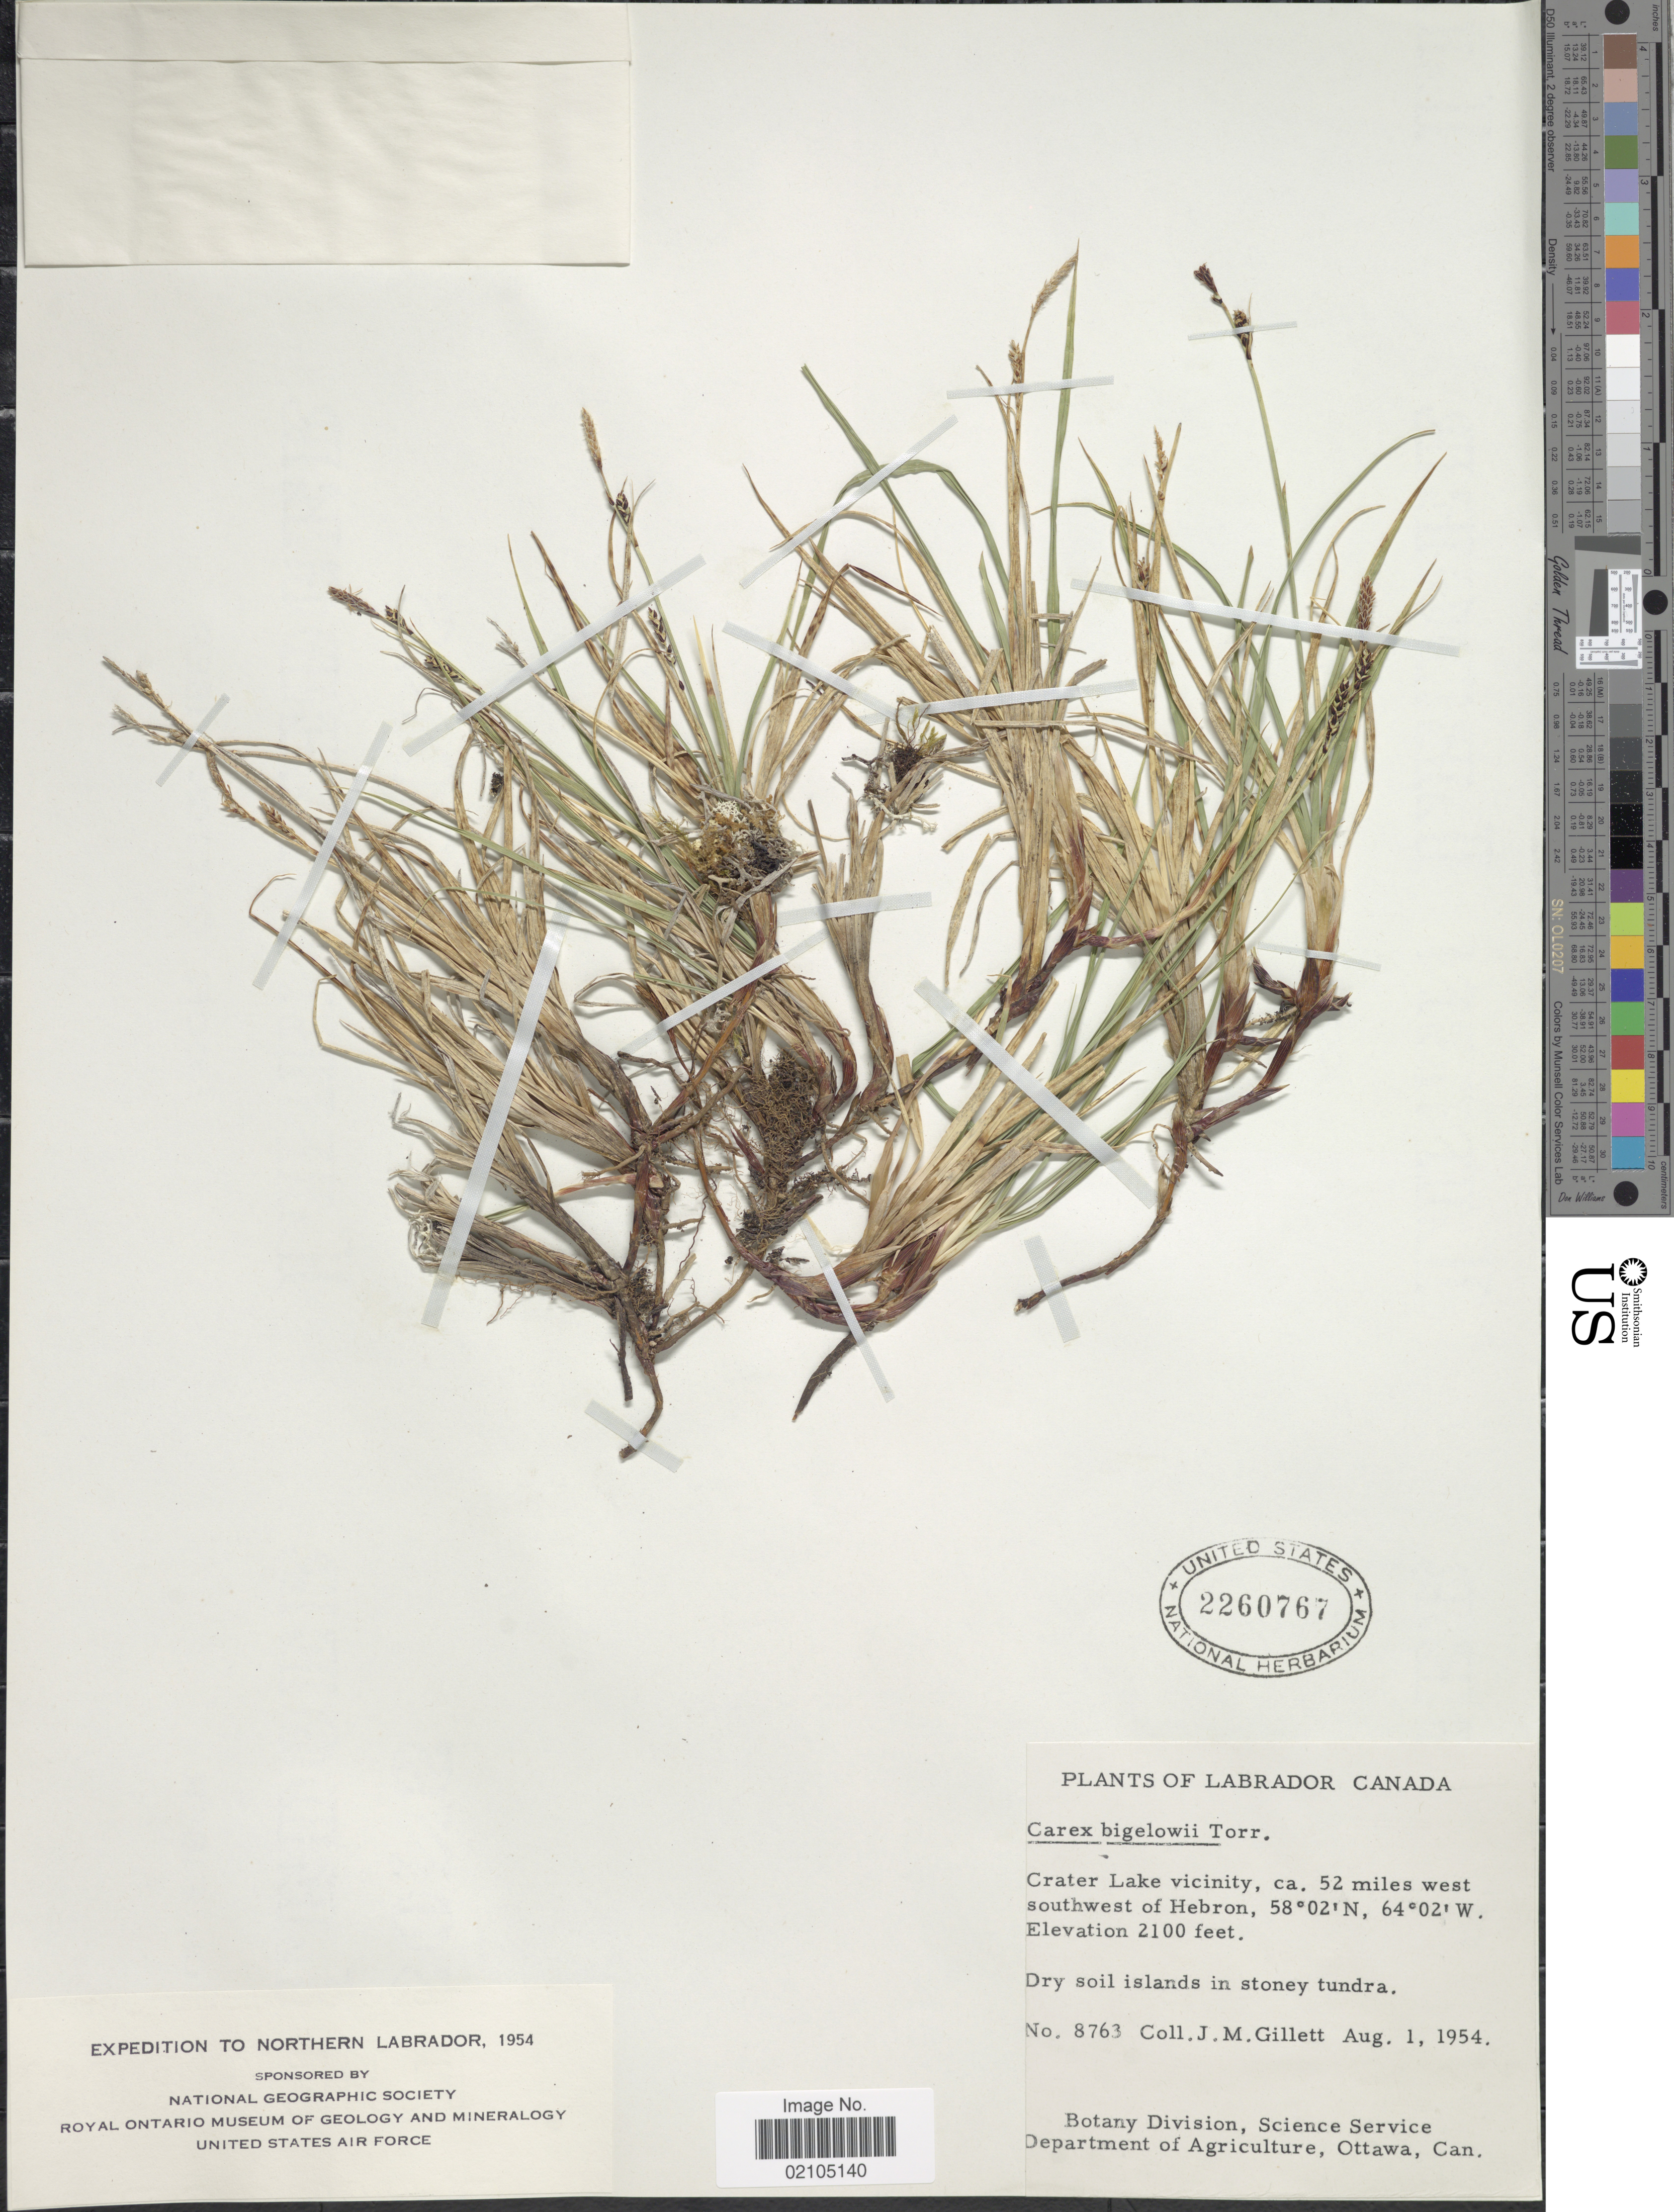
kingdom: Plantae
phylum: Tracheophyta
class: Liliopsida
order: Poales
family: Cyperaceae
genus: Carex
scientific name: Carex bigelowii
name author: Torr. ex Schwein.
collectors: J. M. Gillett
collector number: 8763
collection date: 1954-08-01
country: Canada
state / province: Newfoundland and Labrador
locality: Northern Labrador. Crater Lake vicinity, ca. 52 miles west southwest of Hebron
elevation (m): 640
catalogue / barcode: US 2260767